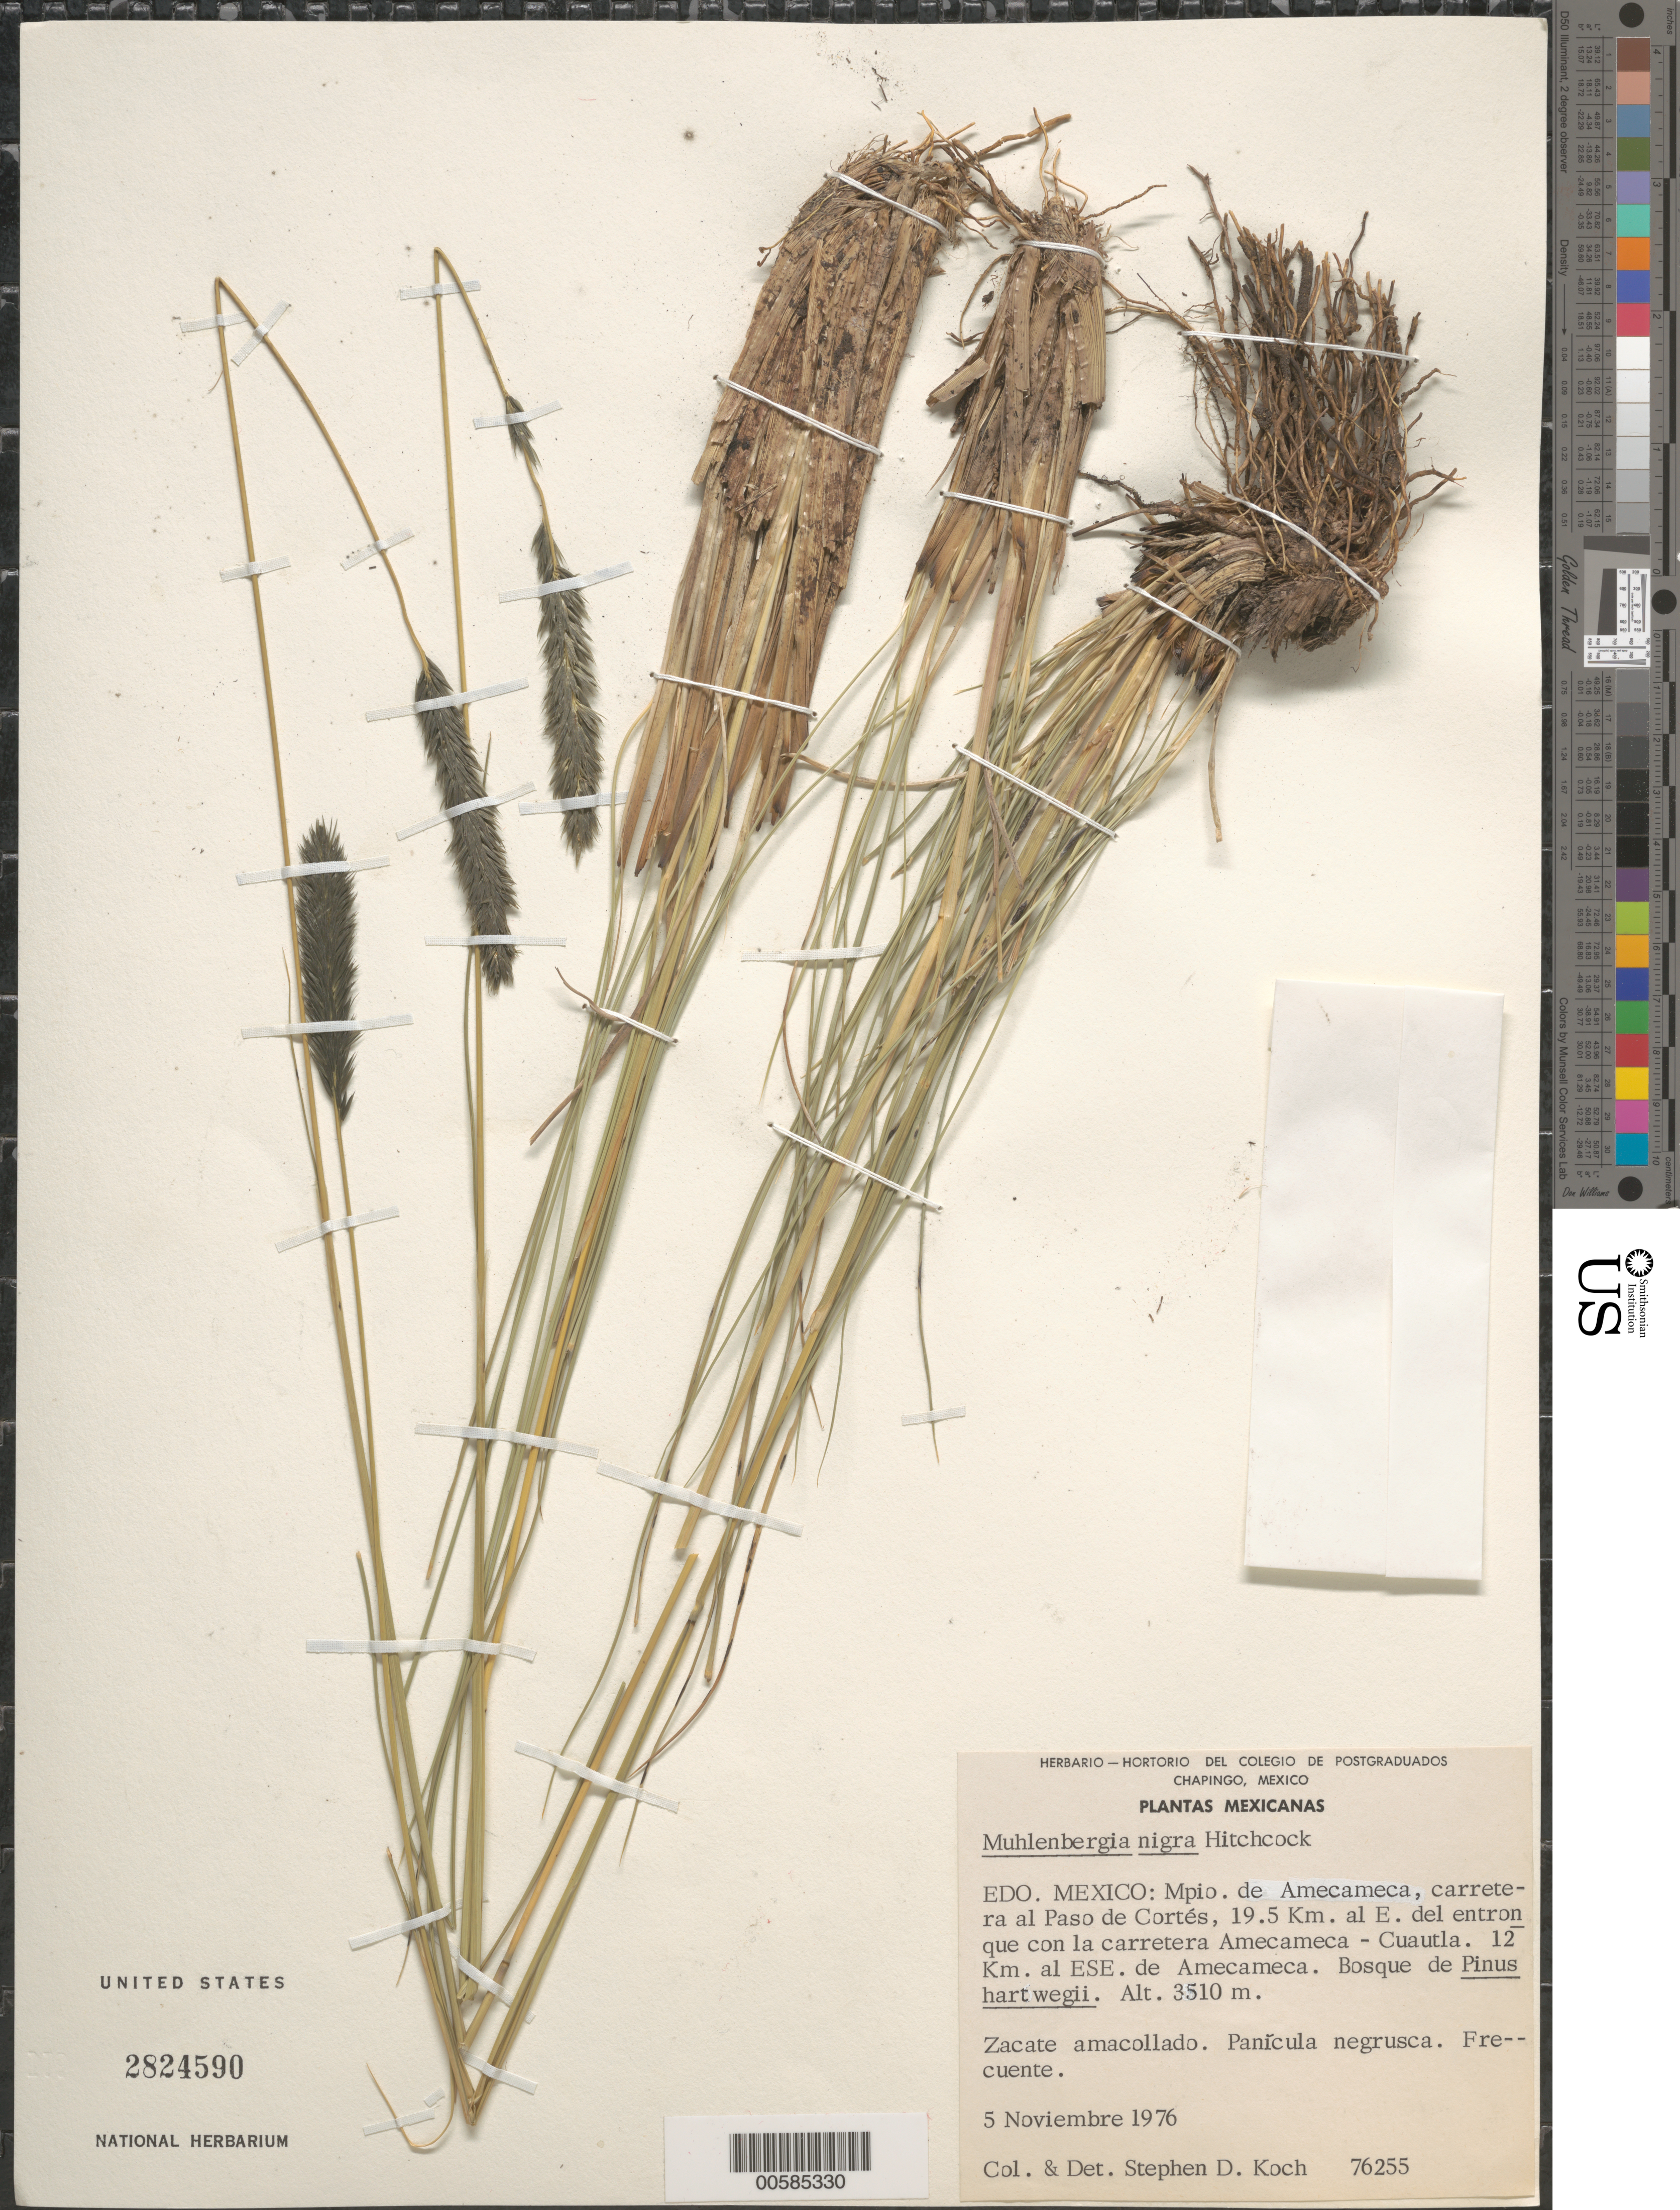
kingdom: Plantae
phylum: Tracheophyta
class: Liliopsida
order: Poales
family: Poaceae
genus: Muhlenbergia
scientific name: Muhlenbergia nigra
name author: Hitchc.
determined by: Koch, S. D.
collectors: S. D. Koch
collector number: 76255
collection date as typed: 5 Nov 1976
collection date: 1976-11-05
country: México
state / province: México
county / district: Amecameca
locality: Carretera al Paso de Cortés, 19.5 km al E del entronque con la carretera Amecameca-Cuautla, 12 km al ESE...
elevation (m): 3510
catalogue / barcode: US 2824590